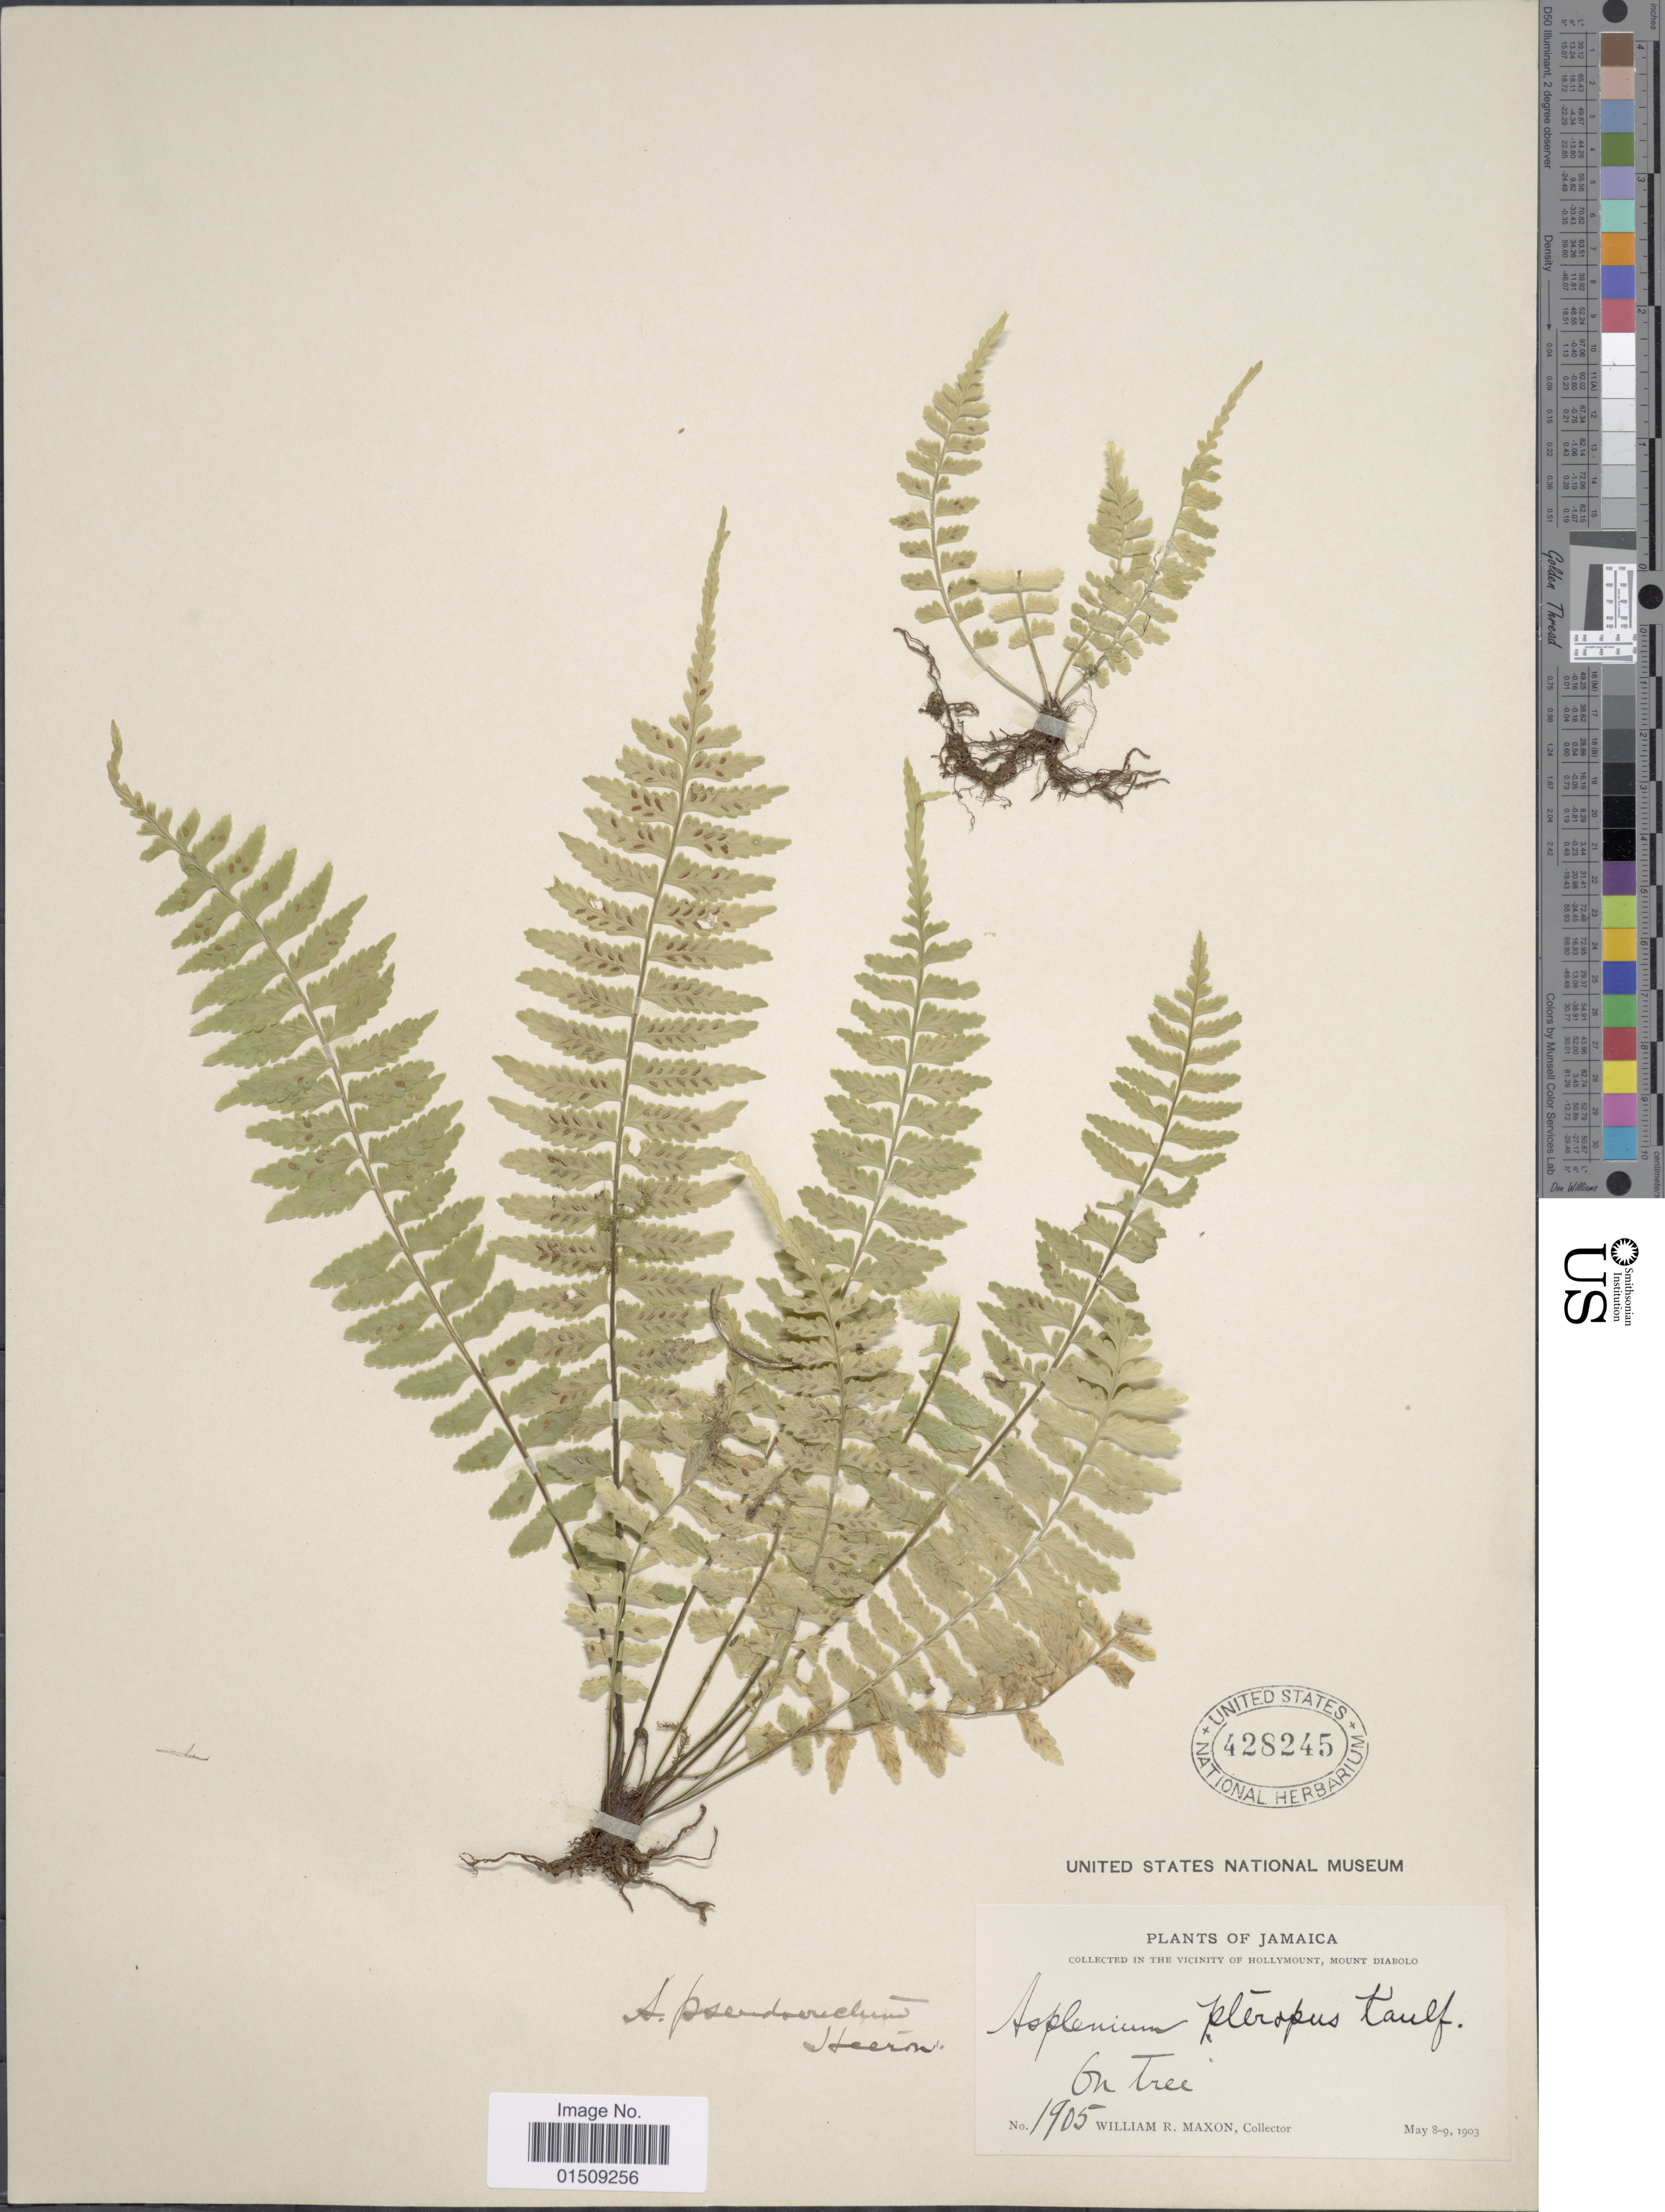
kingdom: Plantae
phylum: Tracheophyta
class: Polypodiopsida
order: Polypodiales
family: Aspleniaceae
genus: Asplenium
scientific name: Asplenium pteropus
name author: Kaulf.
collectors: W. R. Maxon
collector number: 1905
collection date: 1903-05-08/1903-05-09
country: Jamaica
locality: The vicinity of Hollymount, Mount Diabolo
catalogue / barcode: US 428245